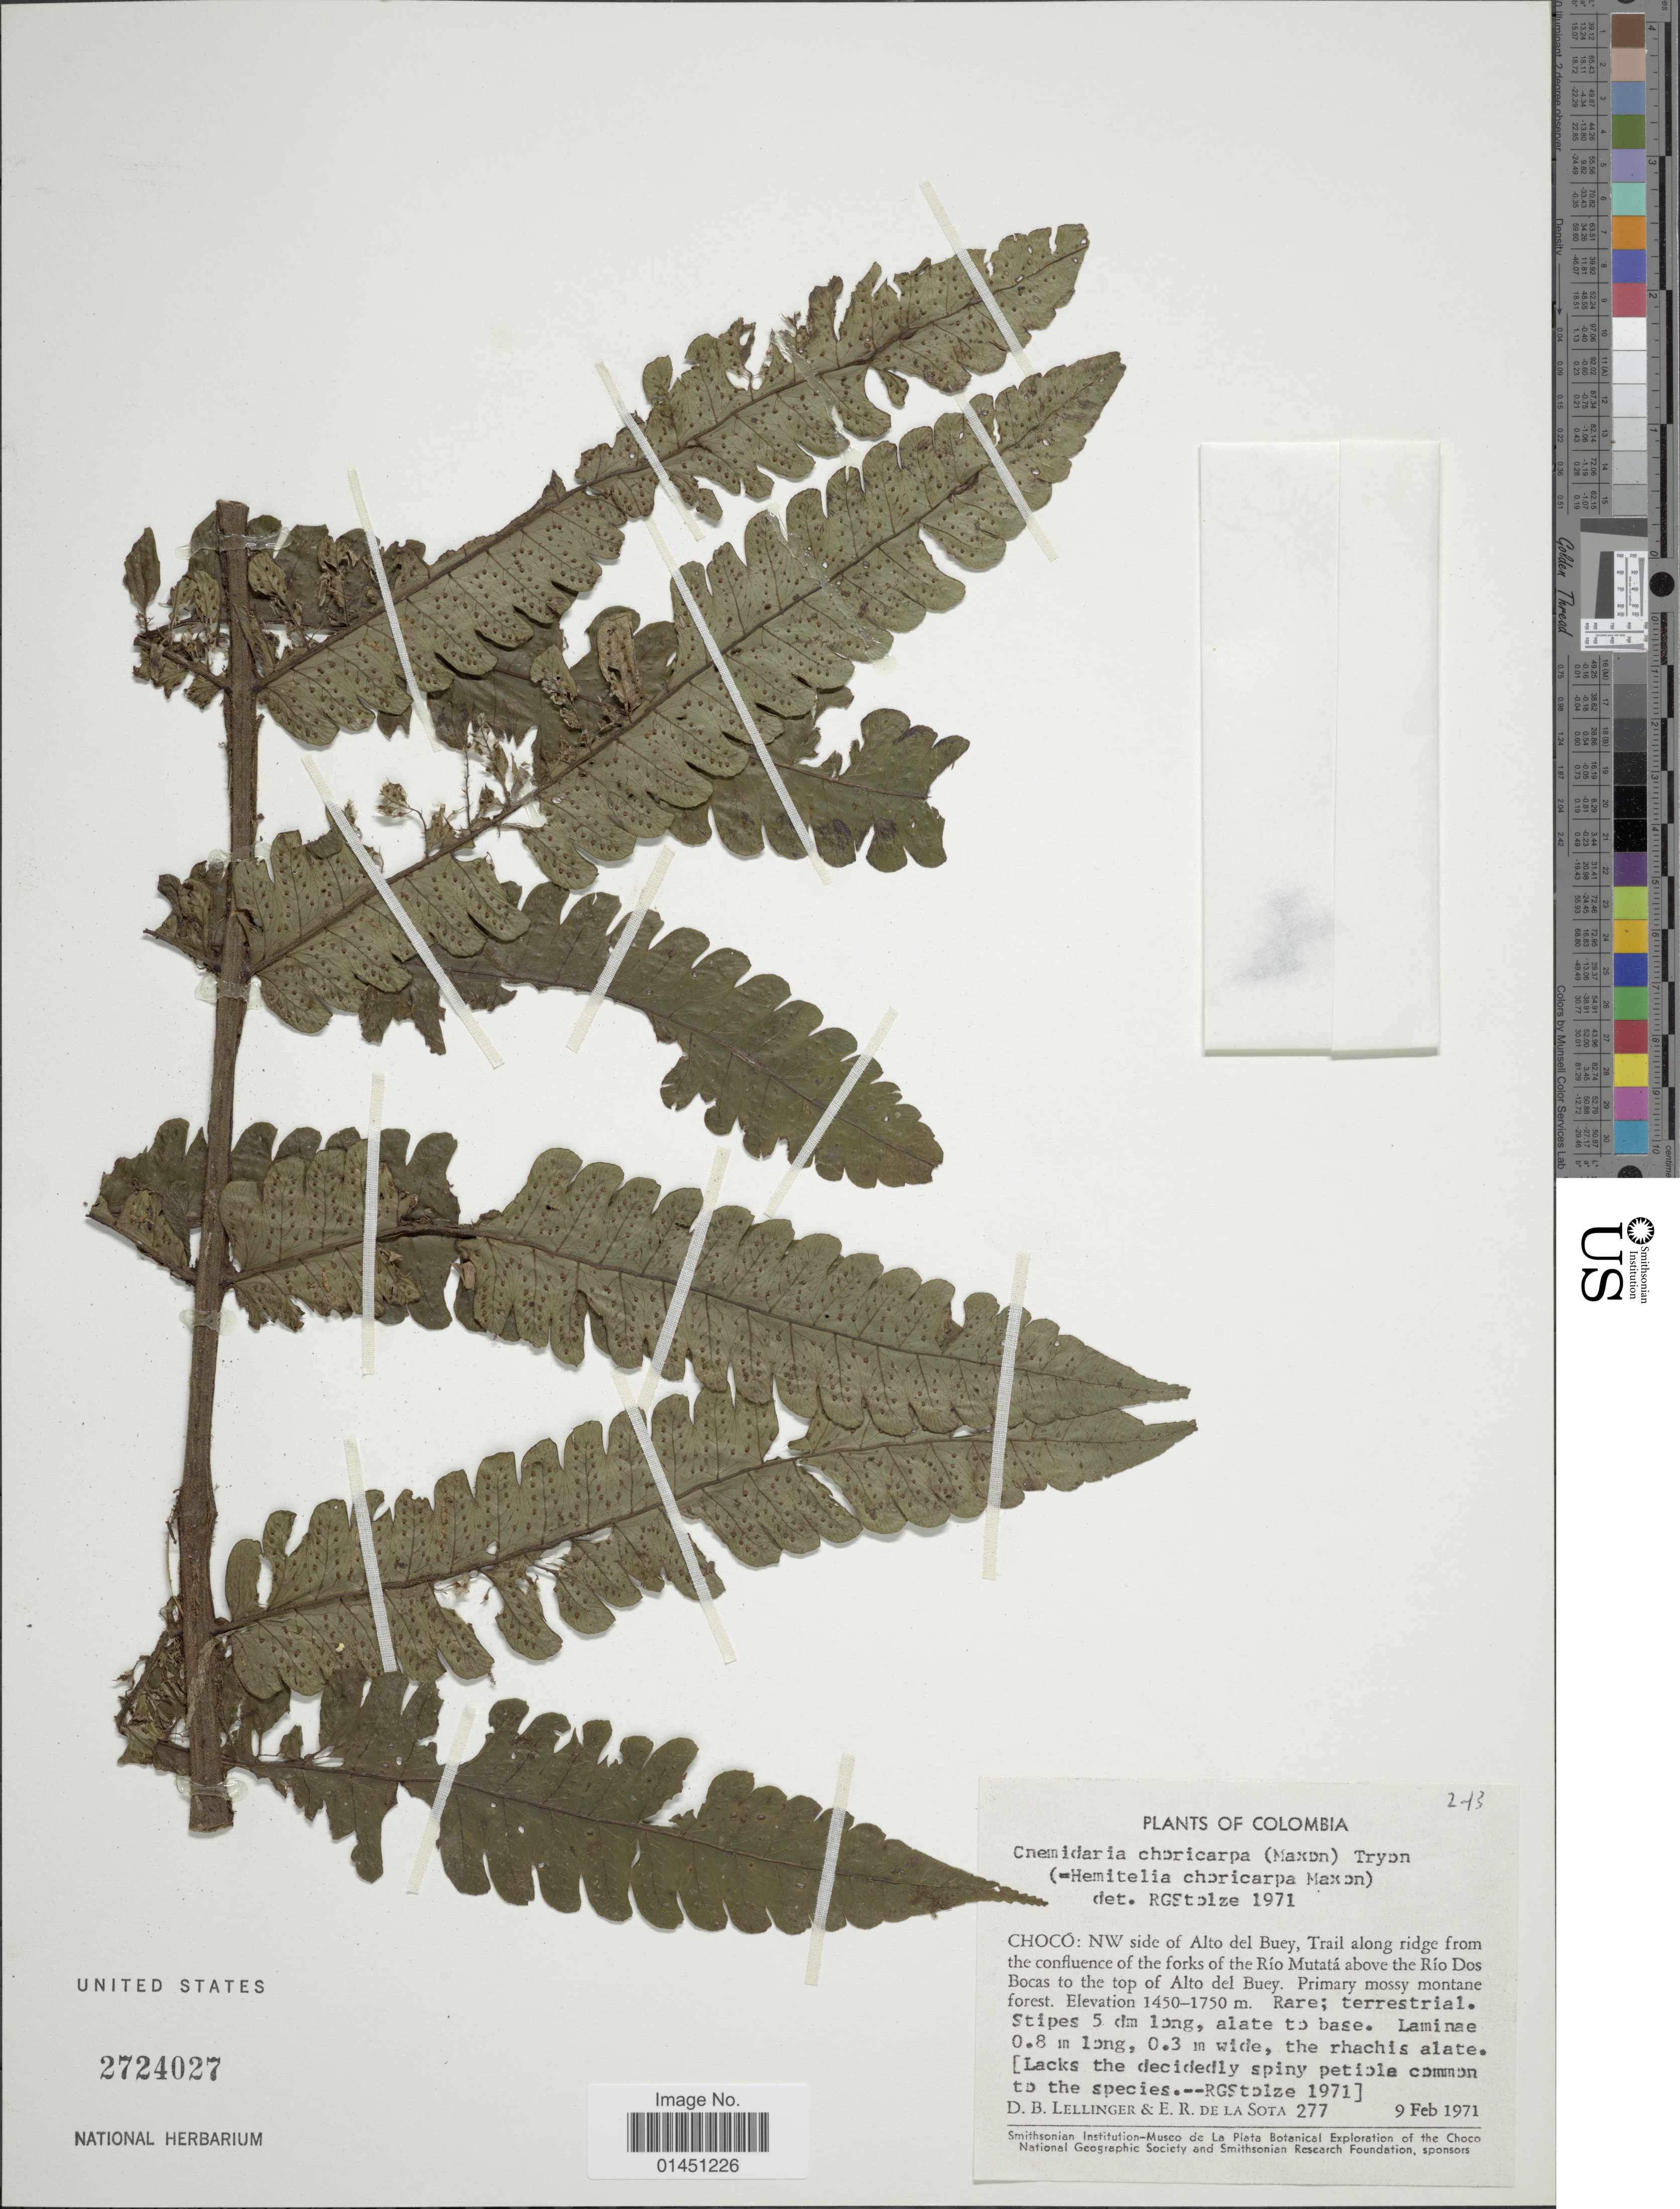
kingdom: Plantae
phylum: Tracheophyta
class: Polypodiopsida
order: Cyatheales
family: Cyatheaceae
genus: Cyathea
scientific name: Cyathea choricarpa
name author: (Maxon) Domin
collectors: D. B. Lellinger & E. R. de la Sota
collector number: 277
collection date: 1971-02-09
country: Colombia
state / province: Chocó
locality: NW side of Alto del Buey, Trail along ridge from the confluence of the forks of the Rio Mutata above the Rio Dos Bocas to the top of Alto del Buey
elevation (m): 1450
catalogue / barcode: US 2724027